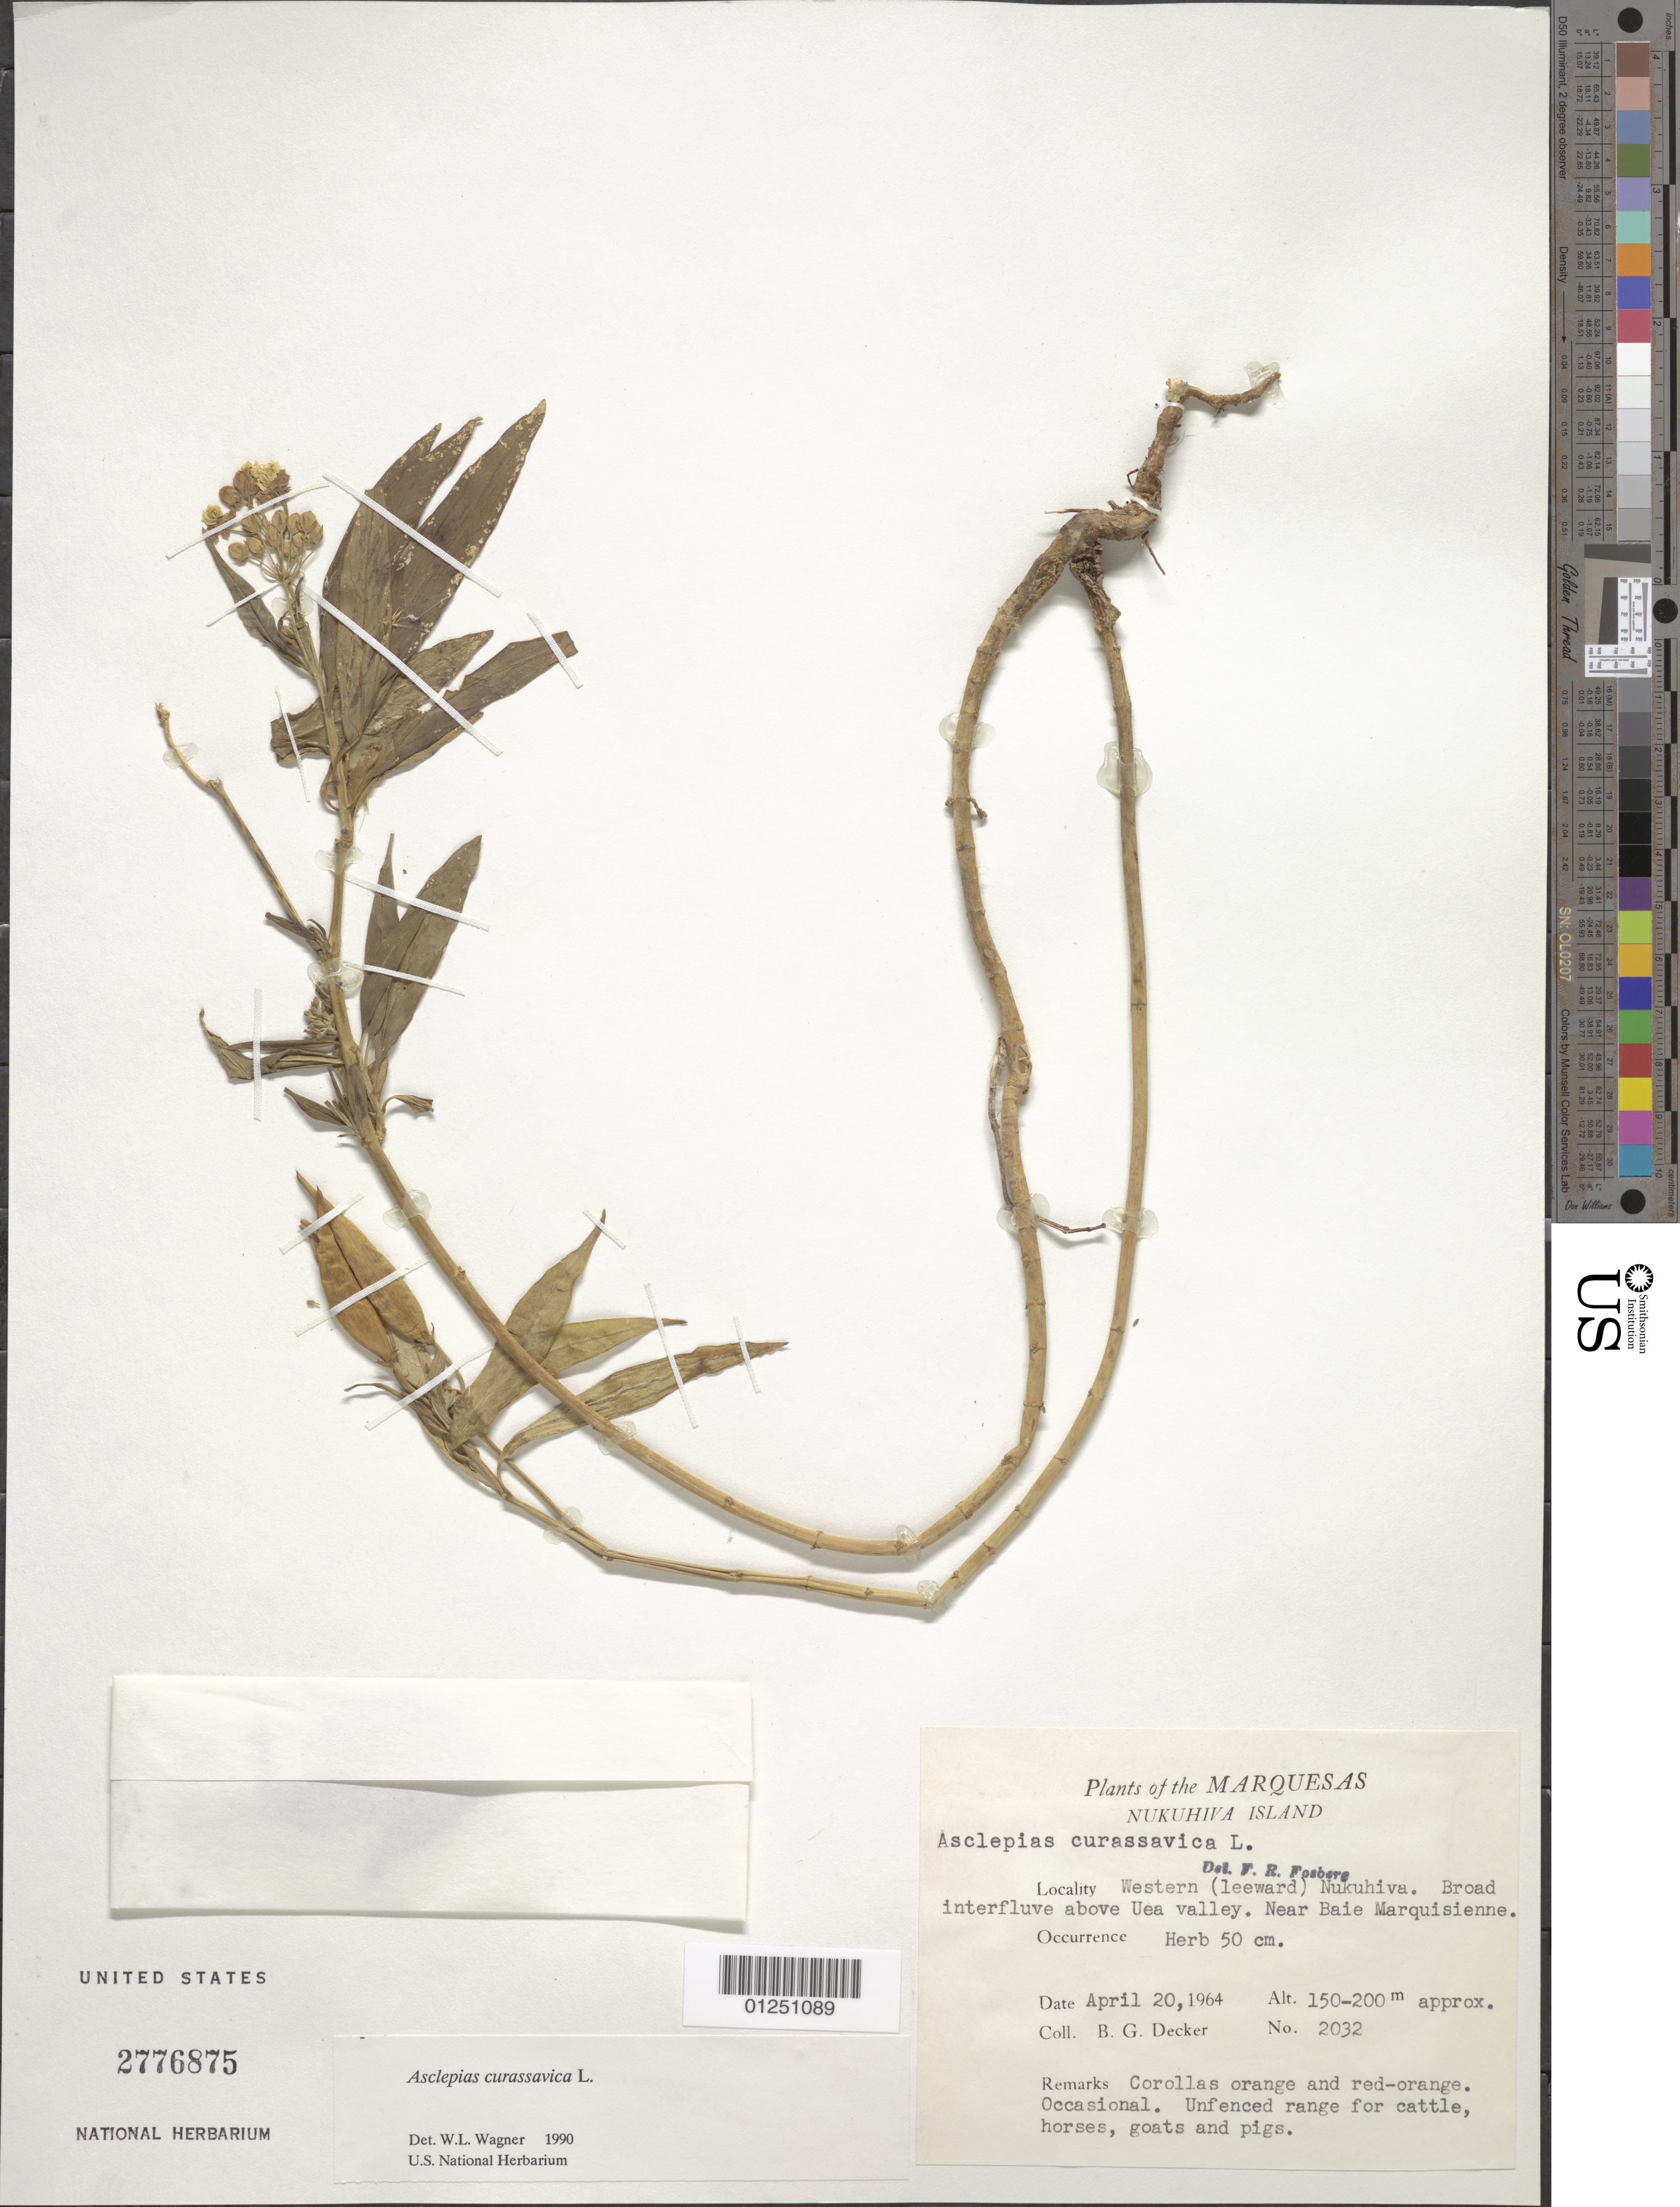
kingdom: Plantae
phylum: Tracheophyta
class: Magnoliopsida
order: Gentianales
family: Apocynaceae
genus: Asclepias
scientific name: Asclepias curassavica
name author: L.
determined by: Wagner, W. L., (BOT), Smithsonian Institution - National Museum of Natural History (UNITED STATES)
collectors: B. G. Decker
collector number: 2032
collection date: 1964-04-20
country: French Polynesia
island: Nuku Hiva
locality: Leeward (W) side of island, broad interfluve above Uea Valley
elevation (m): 150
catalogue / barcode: US 2776875